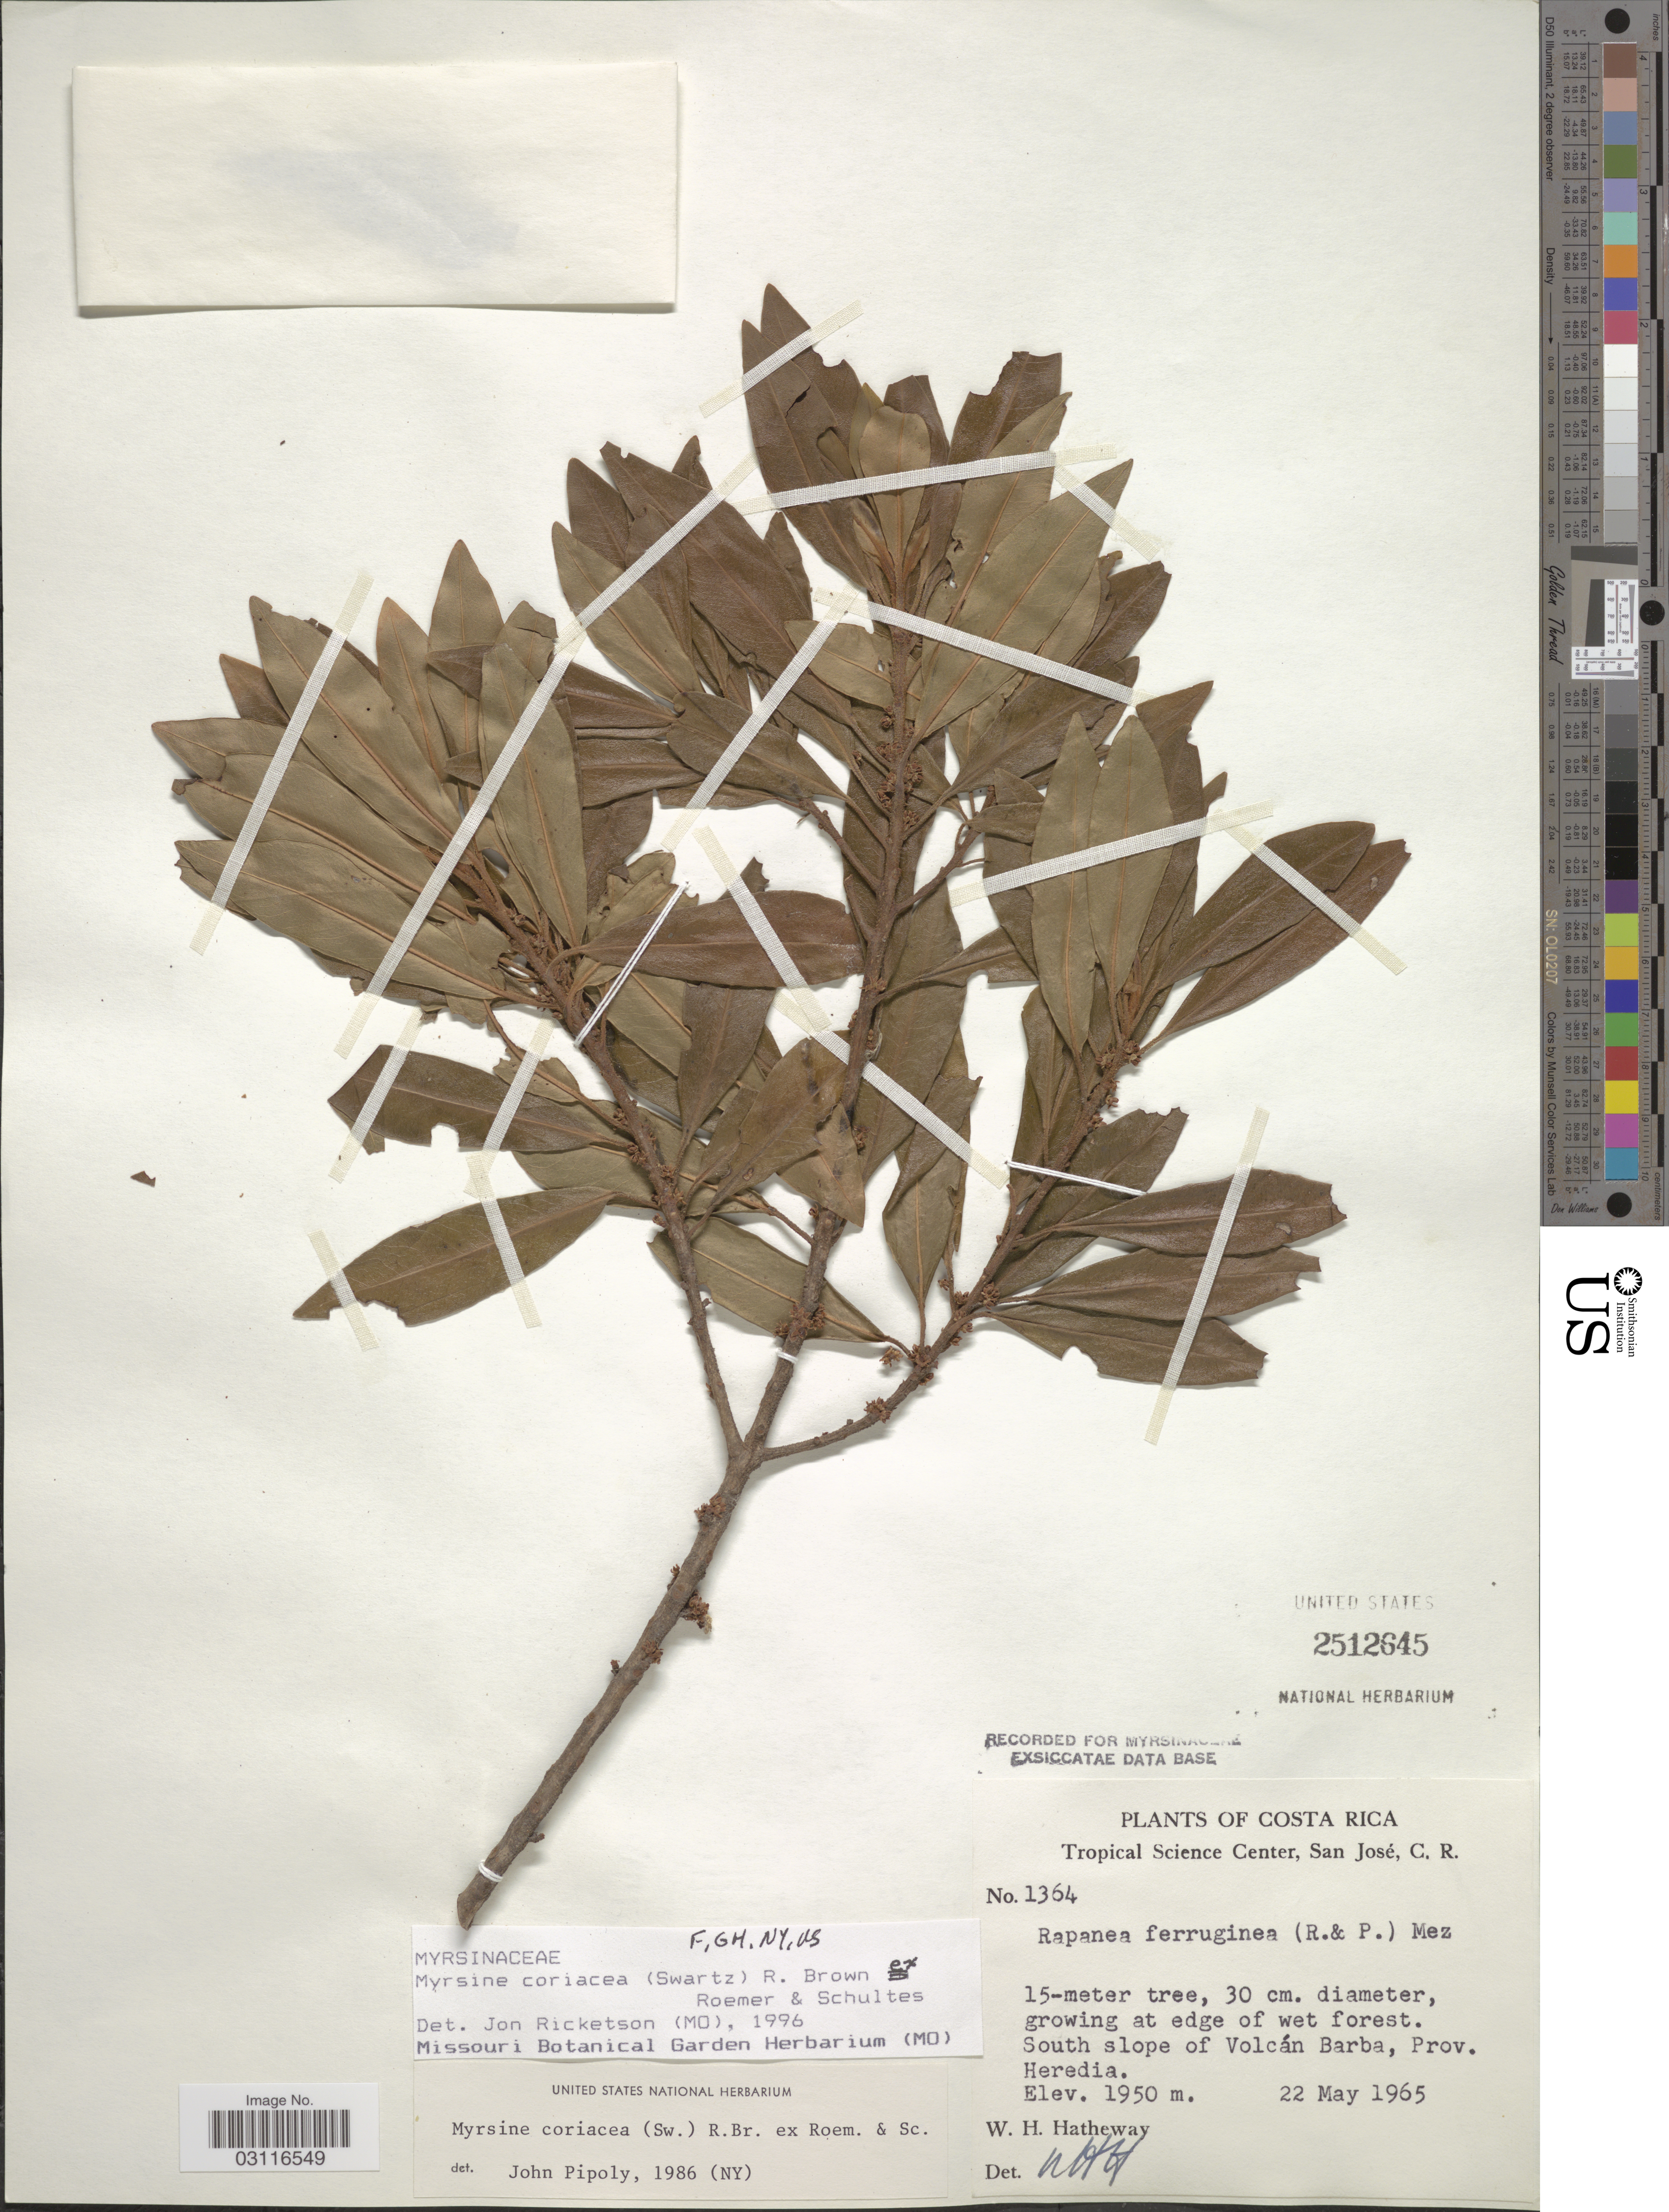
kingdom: Plantae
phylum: Tracheophyta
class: Magnoliopsida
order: Ericales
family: Primulaceae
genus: Myrsine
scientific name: Myrsine coriacea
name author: (Sw.) R. Br. ex Roem. & Schult.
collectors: W. H. Hatheway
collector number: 1364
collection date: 1965-05-22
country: Costa Rica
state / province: San José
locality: South slope of Volcán Barba, Prov. Heredia.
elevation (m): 1950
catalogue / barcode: US 2512645